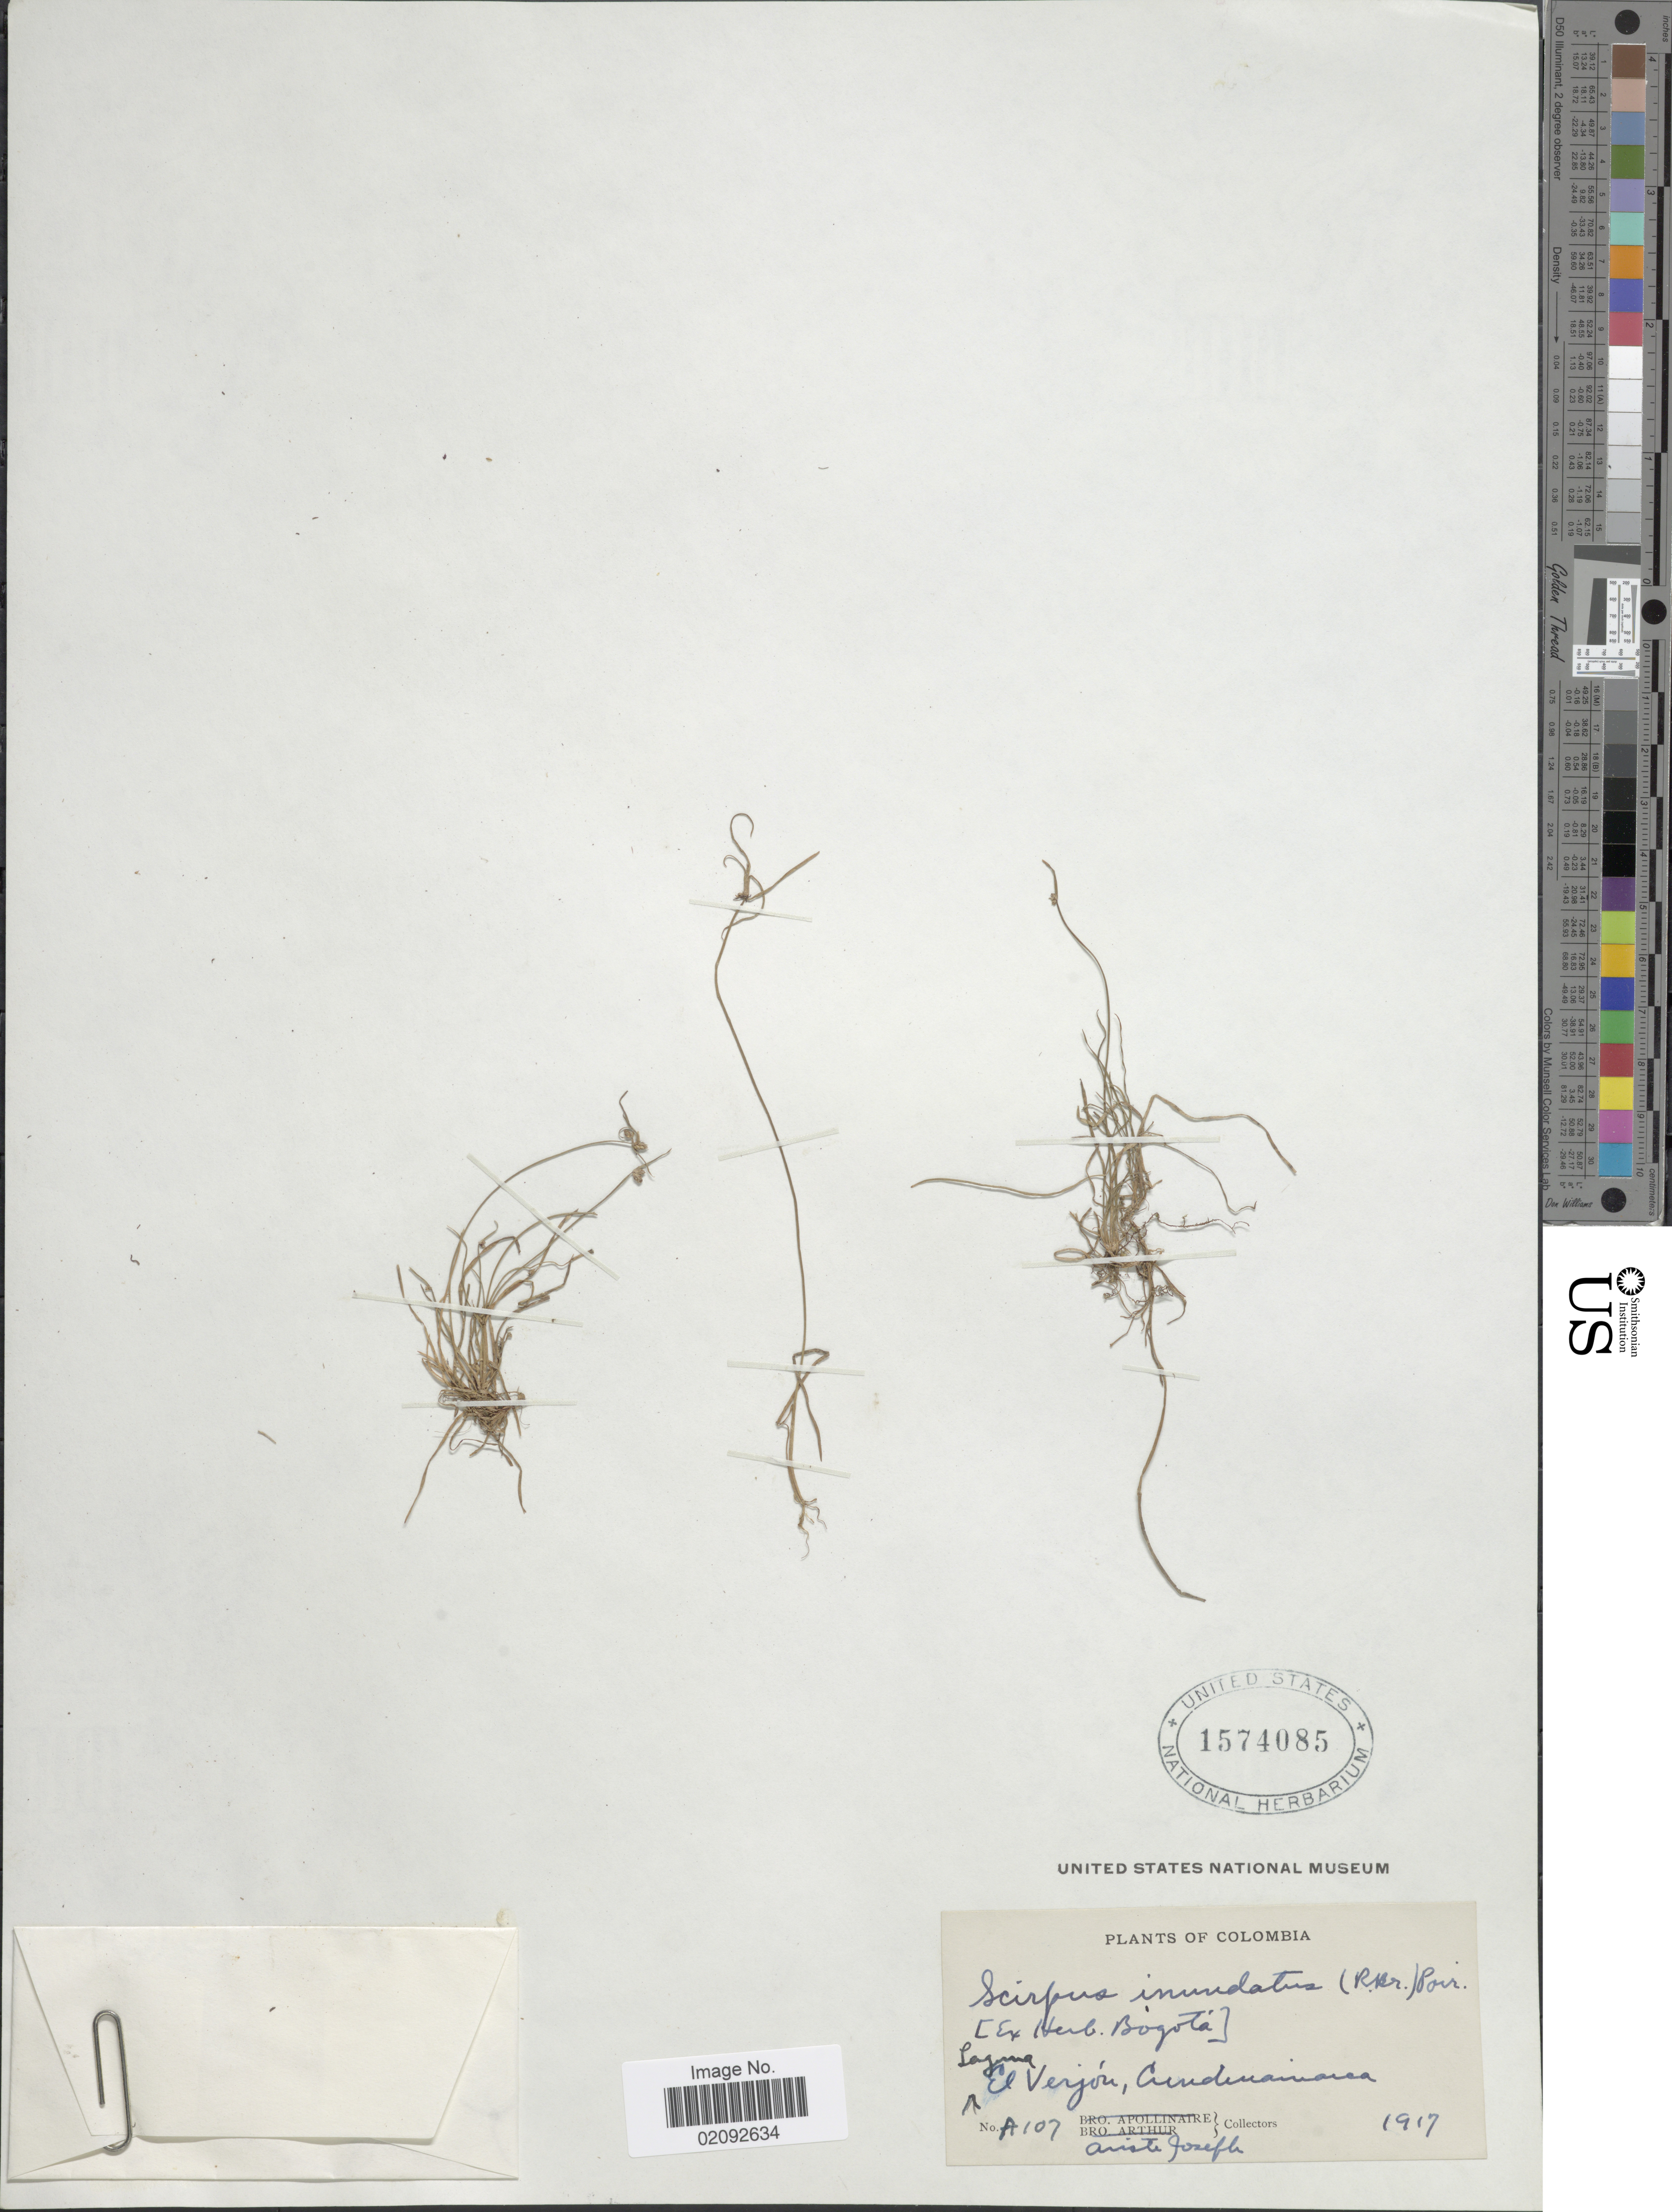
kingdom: Plantae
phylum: Tracheophyta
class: Liliopsida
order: Poales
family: Cyperaceae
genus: Isolepis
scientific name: Isolepis nigricans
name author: Kunth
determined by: Strong, Mark T., (BOT), Smithsonian Institution - National Museum of Natural History (UNITED STATES)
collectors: Bro. Ariste-Joseph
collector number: A107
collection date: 1917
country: Colombia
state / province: Cundinamarca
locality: Laguna, El Verjon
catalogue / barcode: US 1574085